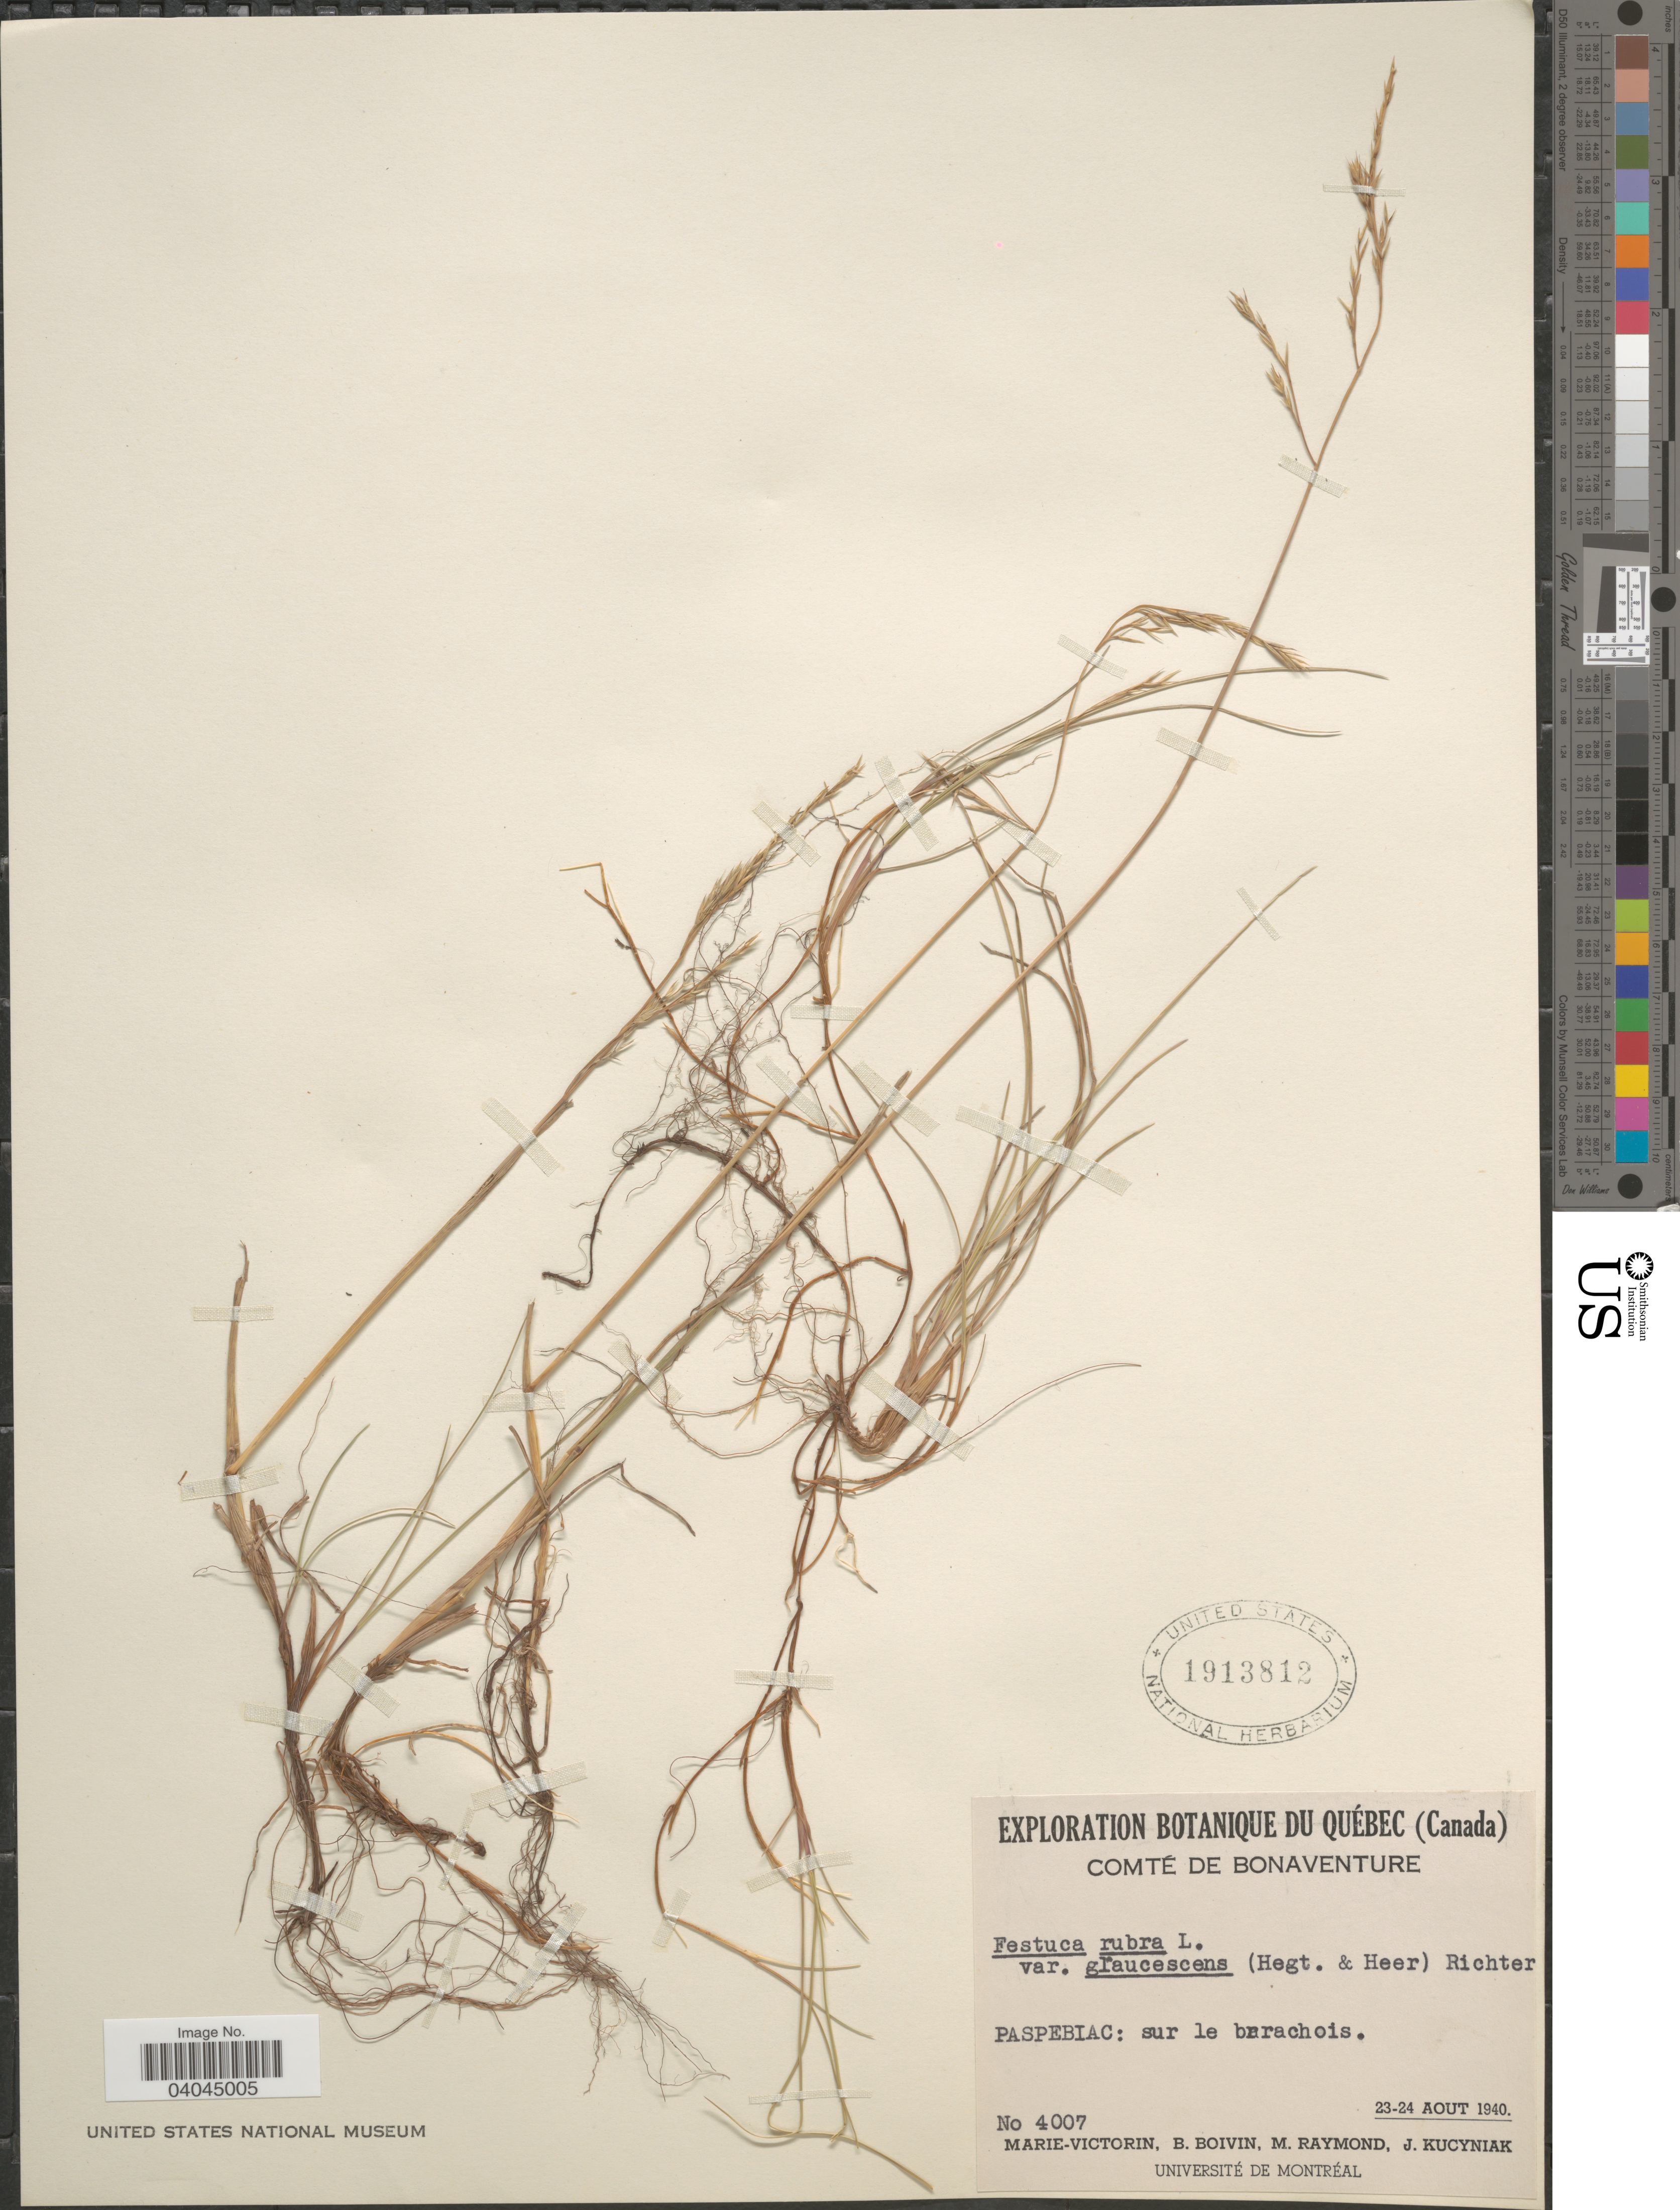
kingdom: Plantae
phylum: Tracheophyta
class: Liliopsida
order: Poales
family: Poaceae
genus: Festuca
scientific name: Festuca rubra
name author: L.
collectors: -. Marie-Victorin, J. R. B. Boivin, M. Raymond & J. Kucyniak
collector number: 4007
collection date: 1940-08-23/1940-08-24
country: Canada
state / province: Quebec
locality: Comté de Bonaventure. Paspebiac: sur le barachois.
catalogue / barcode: US 1913812